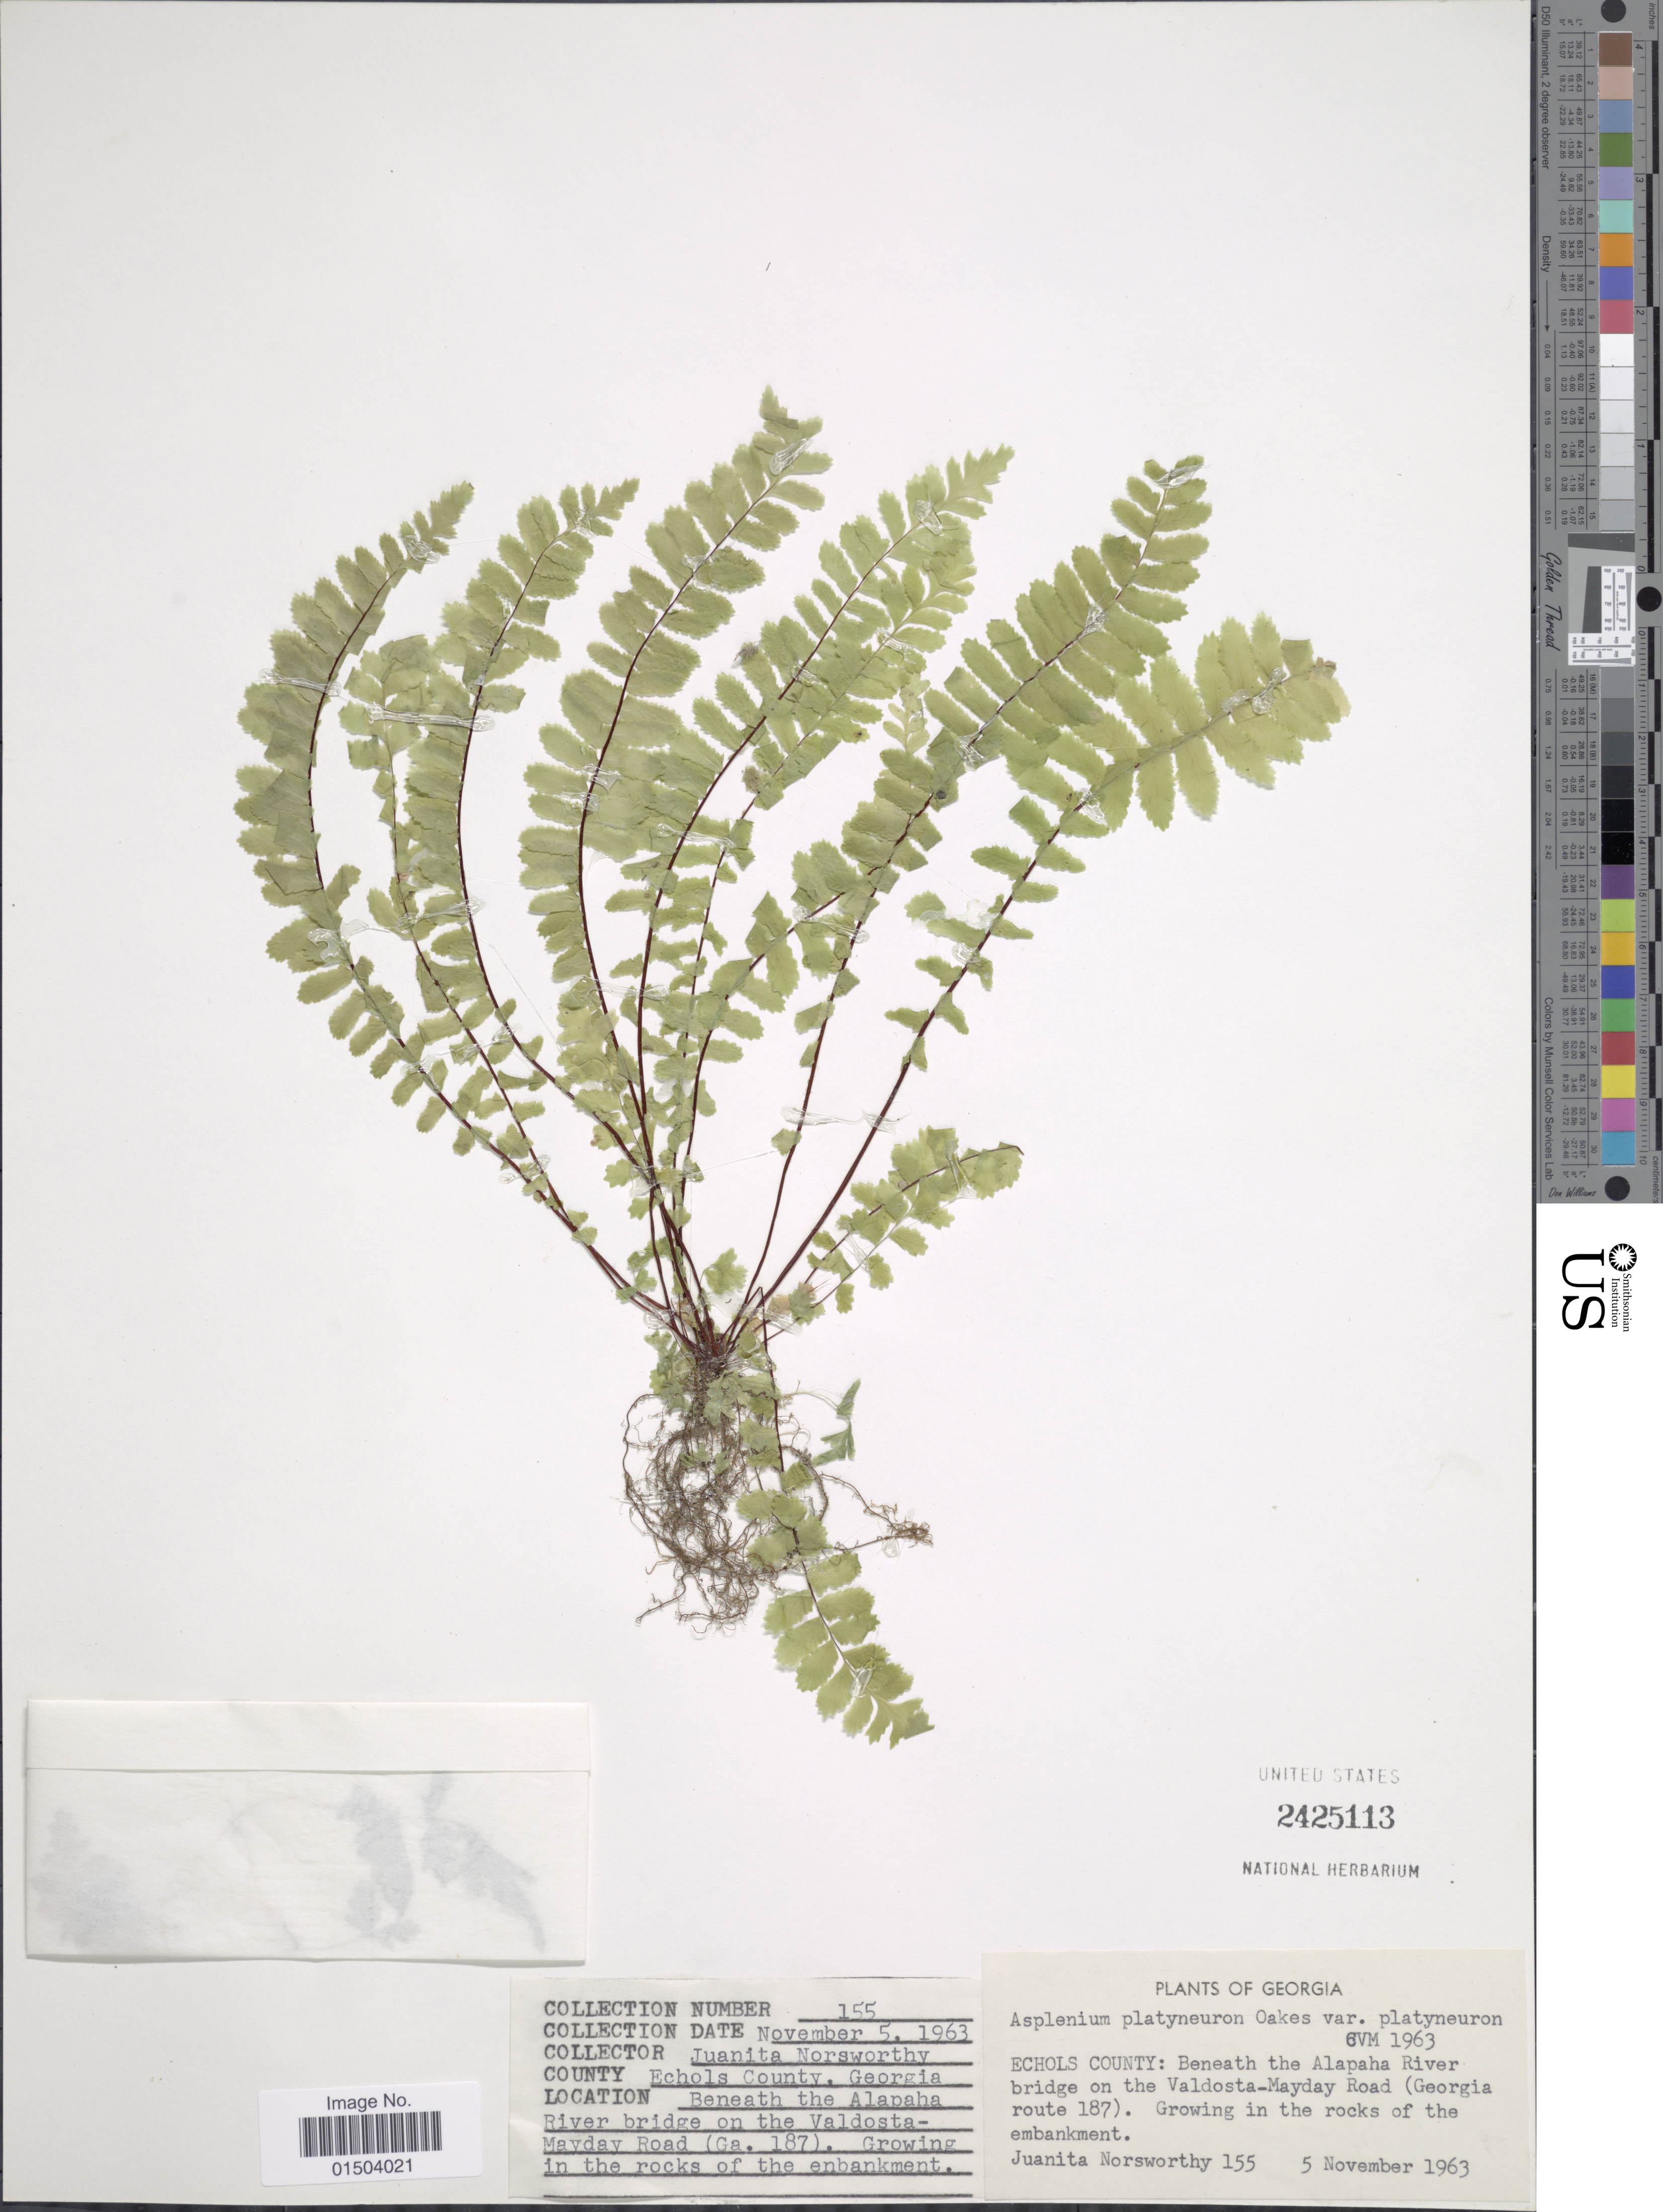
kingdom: Plantae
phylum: Tracheophyta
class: Polypodiopsida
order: Polypodiales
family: Aspleniaceae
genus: Asplenium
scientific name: Asplenium platyneuron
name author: (L.) Britton, Stearns & Poggenb.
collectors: J. Norsworthy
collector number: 155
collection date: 1963-11-05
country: United States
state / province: Georgia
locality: Echols County: Beneath the Alapaha River bridge on the Valdosta-Mayday Road (Georgia route 187).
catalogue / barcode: US 2425113